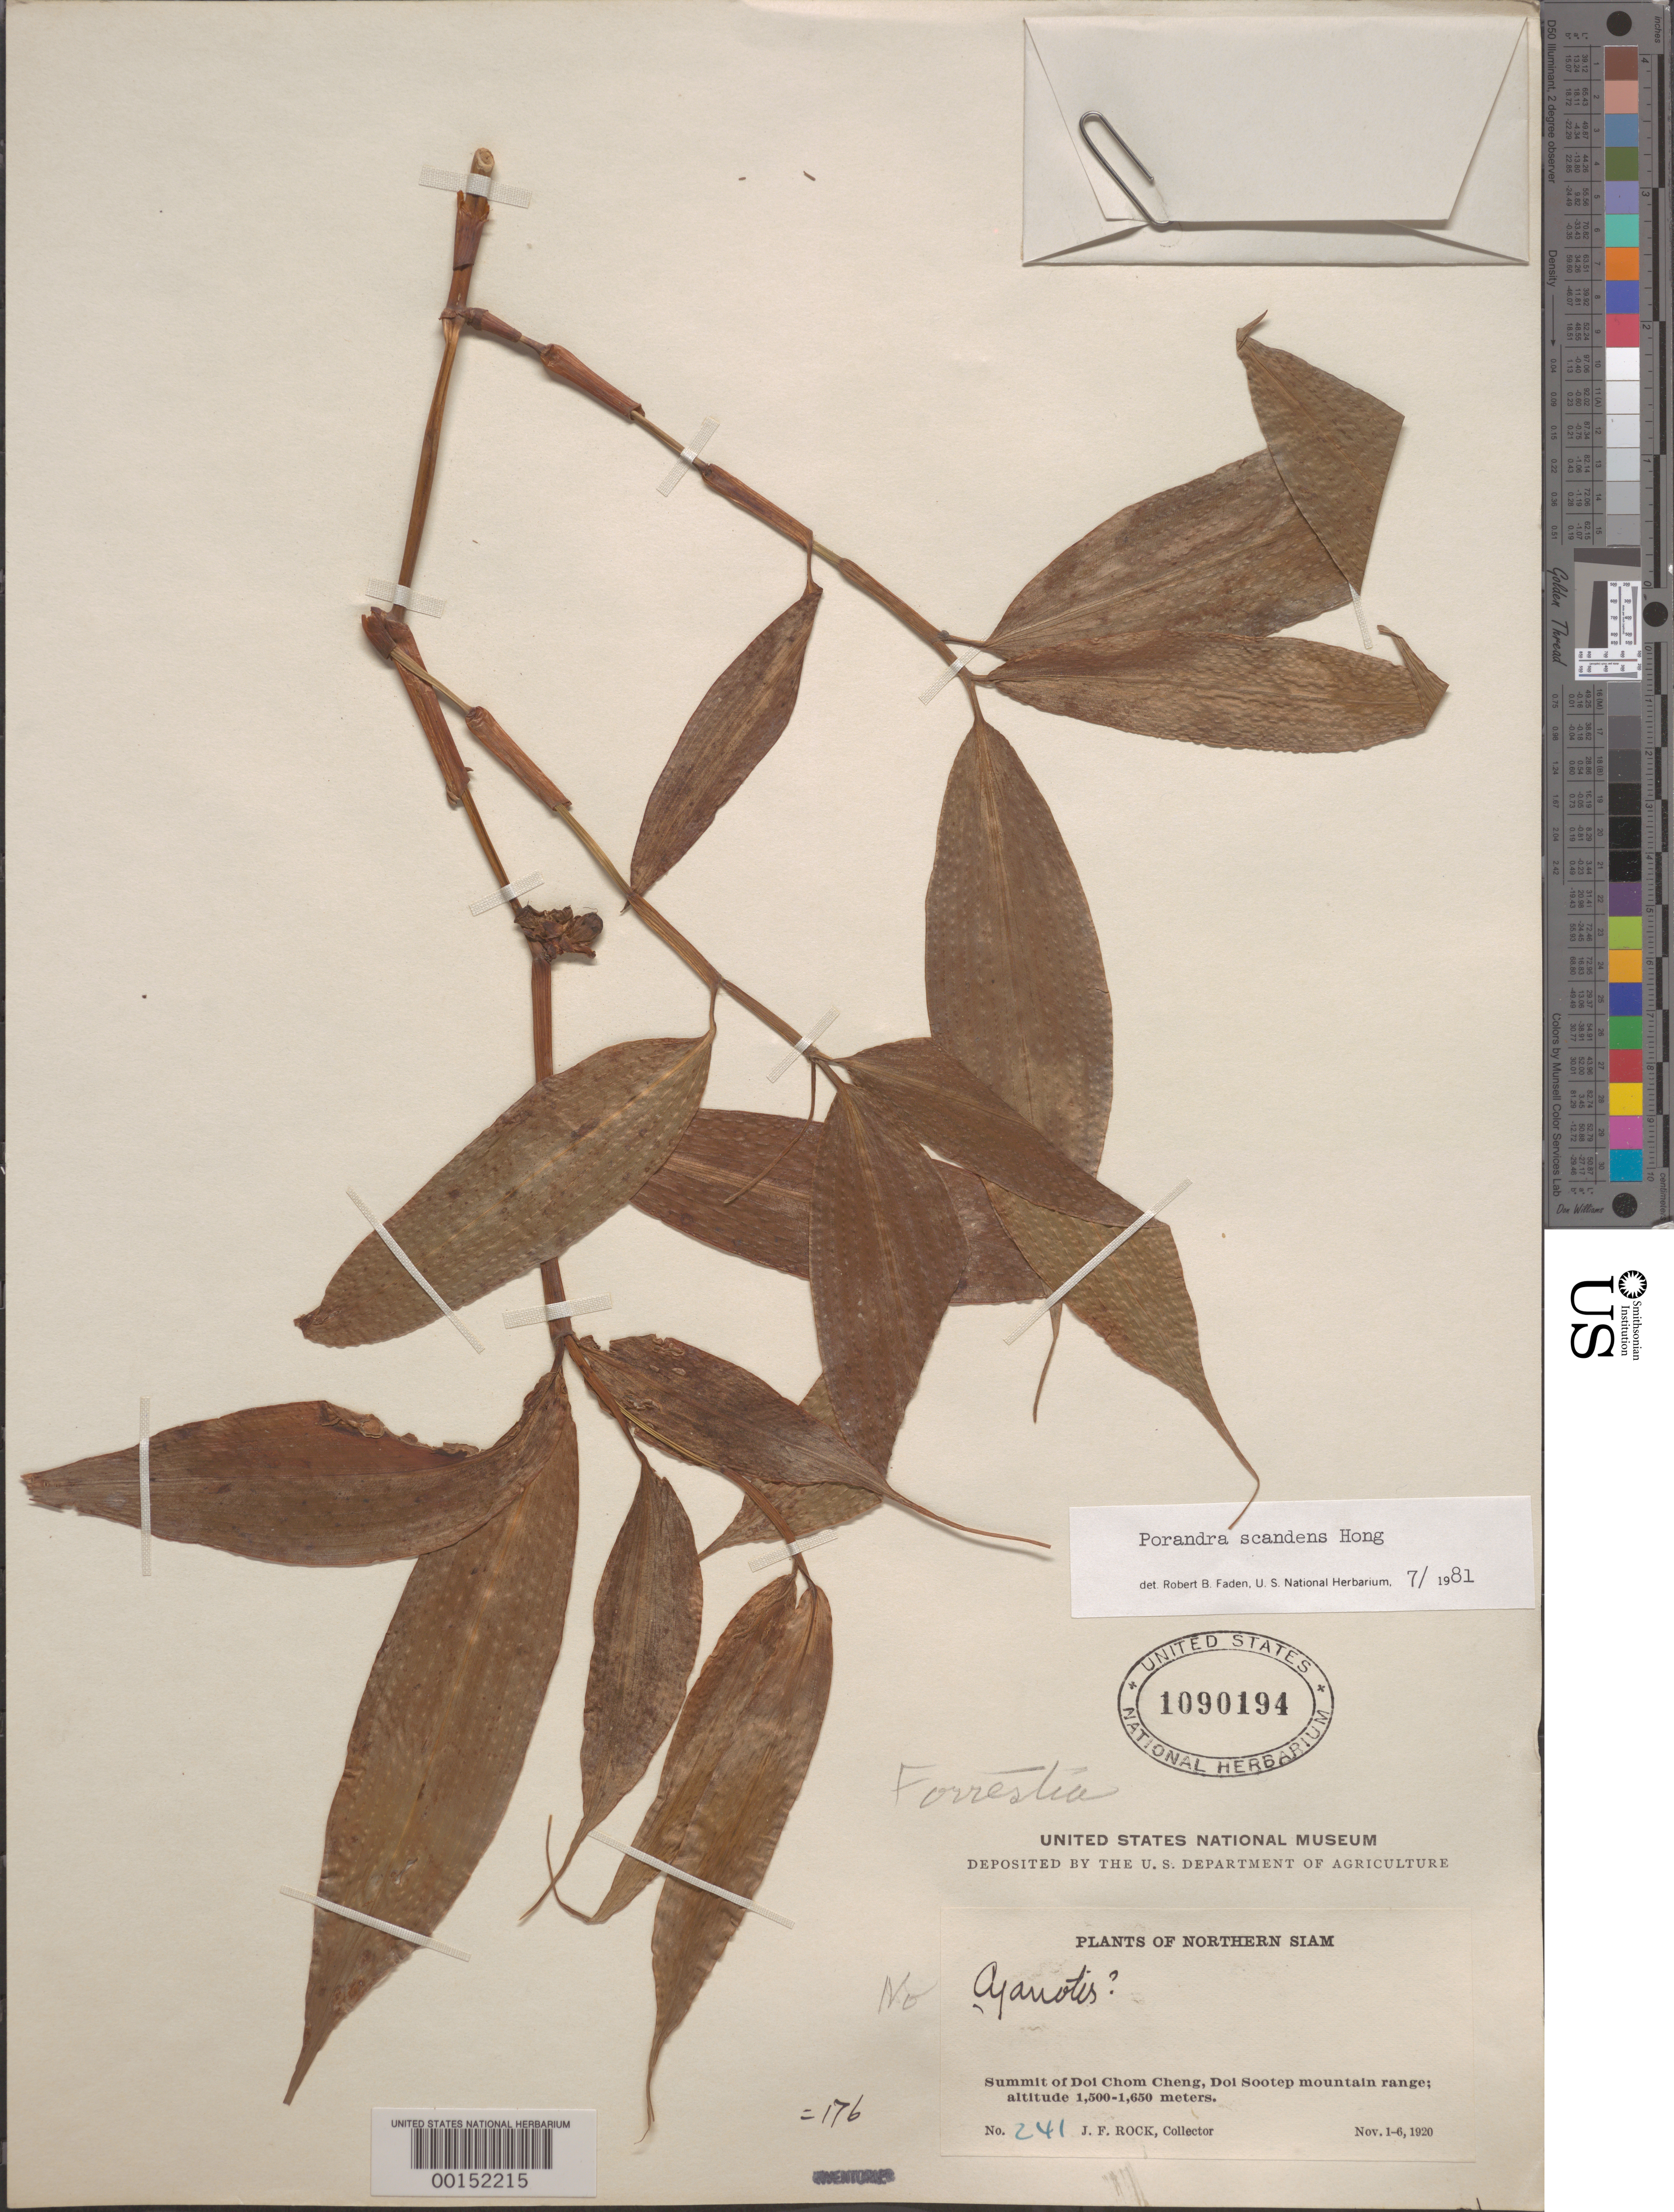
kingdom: Plantae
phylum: Tracheophyta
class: Liliopsida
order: Commelinales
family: Commelinaceae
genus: Porandra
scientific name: Porandra scandens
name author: D.Y. Hong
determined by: Faden, Robert B., (US), Smithsonian Institution - National Museum of Natural History (UNITED STATES)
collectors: J. F. Rock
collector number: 241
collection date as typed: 01 Nov 1920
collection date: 1920-11-01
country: Thailand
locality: Doi chom cheng, doi sootep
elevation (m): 1500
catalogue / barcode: US 1090194